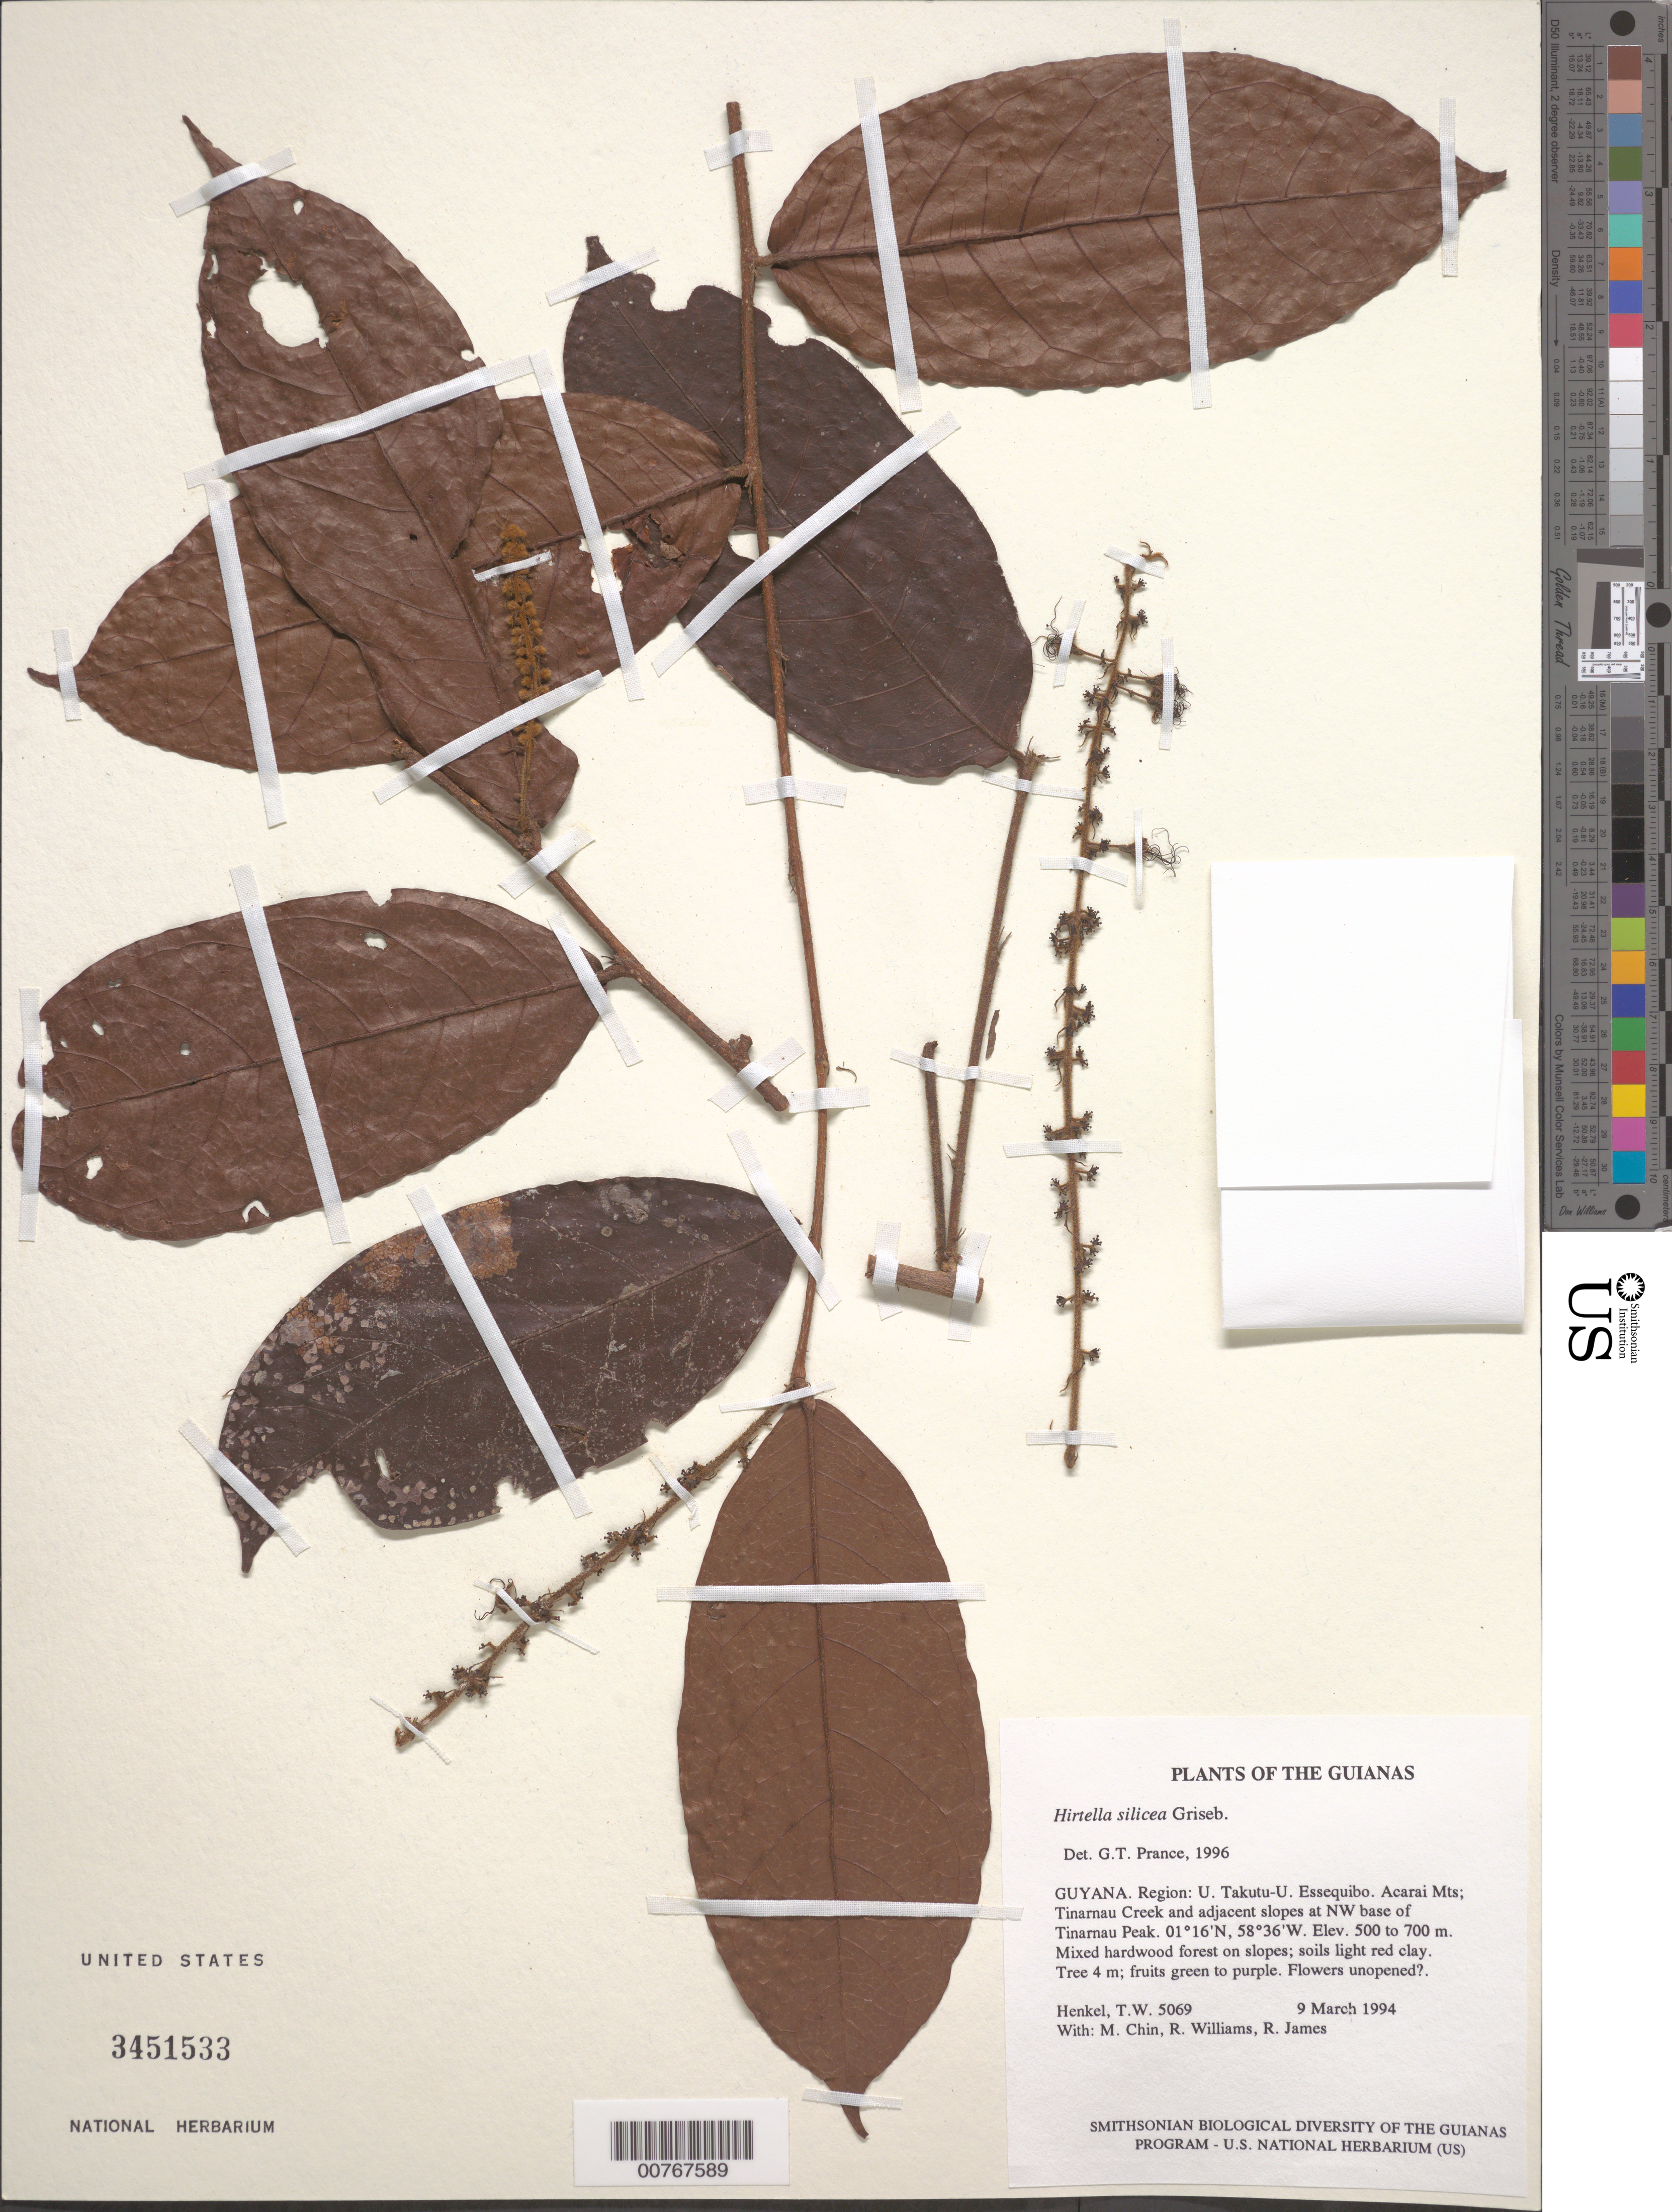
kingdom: Plantae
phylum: Tracheophyta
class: Magnoliopsida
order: Malpighiales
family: Chrysobalanaceae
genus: Hirtella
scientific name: Hirtella silicea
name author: Griseb.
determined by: Prance, G. T.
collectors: T. Henkel, M. Chin, R. Williams & R. James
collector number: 5069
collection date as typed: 9 March 1994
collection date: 1994-03-09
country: Guyana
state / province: U. Takutu-U. Essequibo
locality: Acarai Mts; Tinarnau Creek and adjacent slopes at NW base of Tinarnau Peak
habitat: Mixed hardwood forest on slopes; soils light red clay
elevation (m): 500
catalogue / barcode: US 3451533